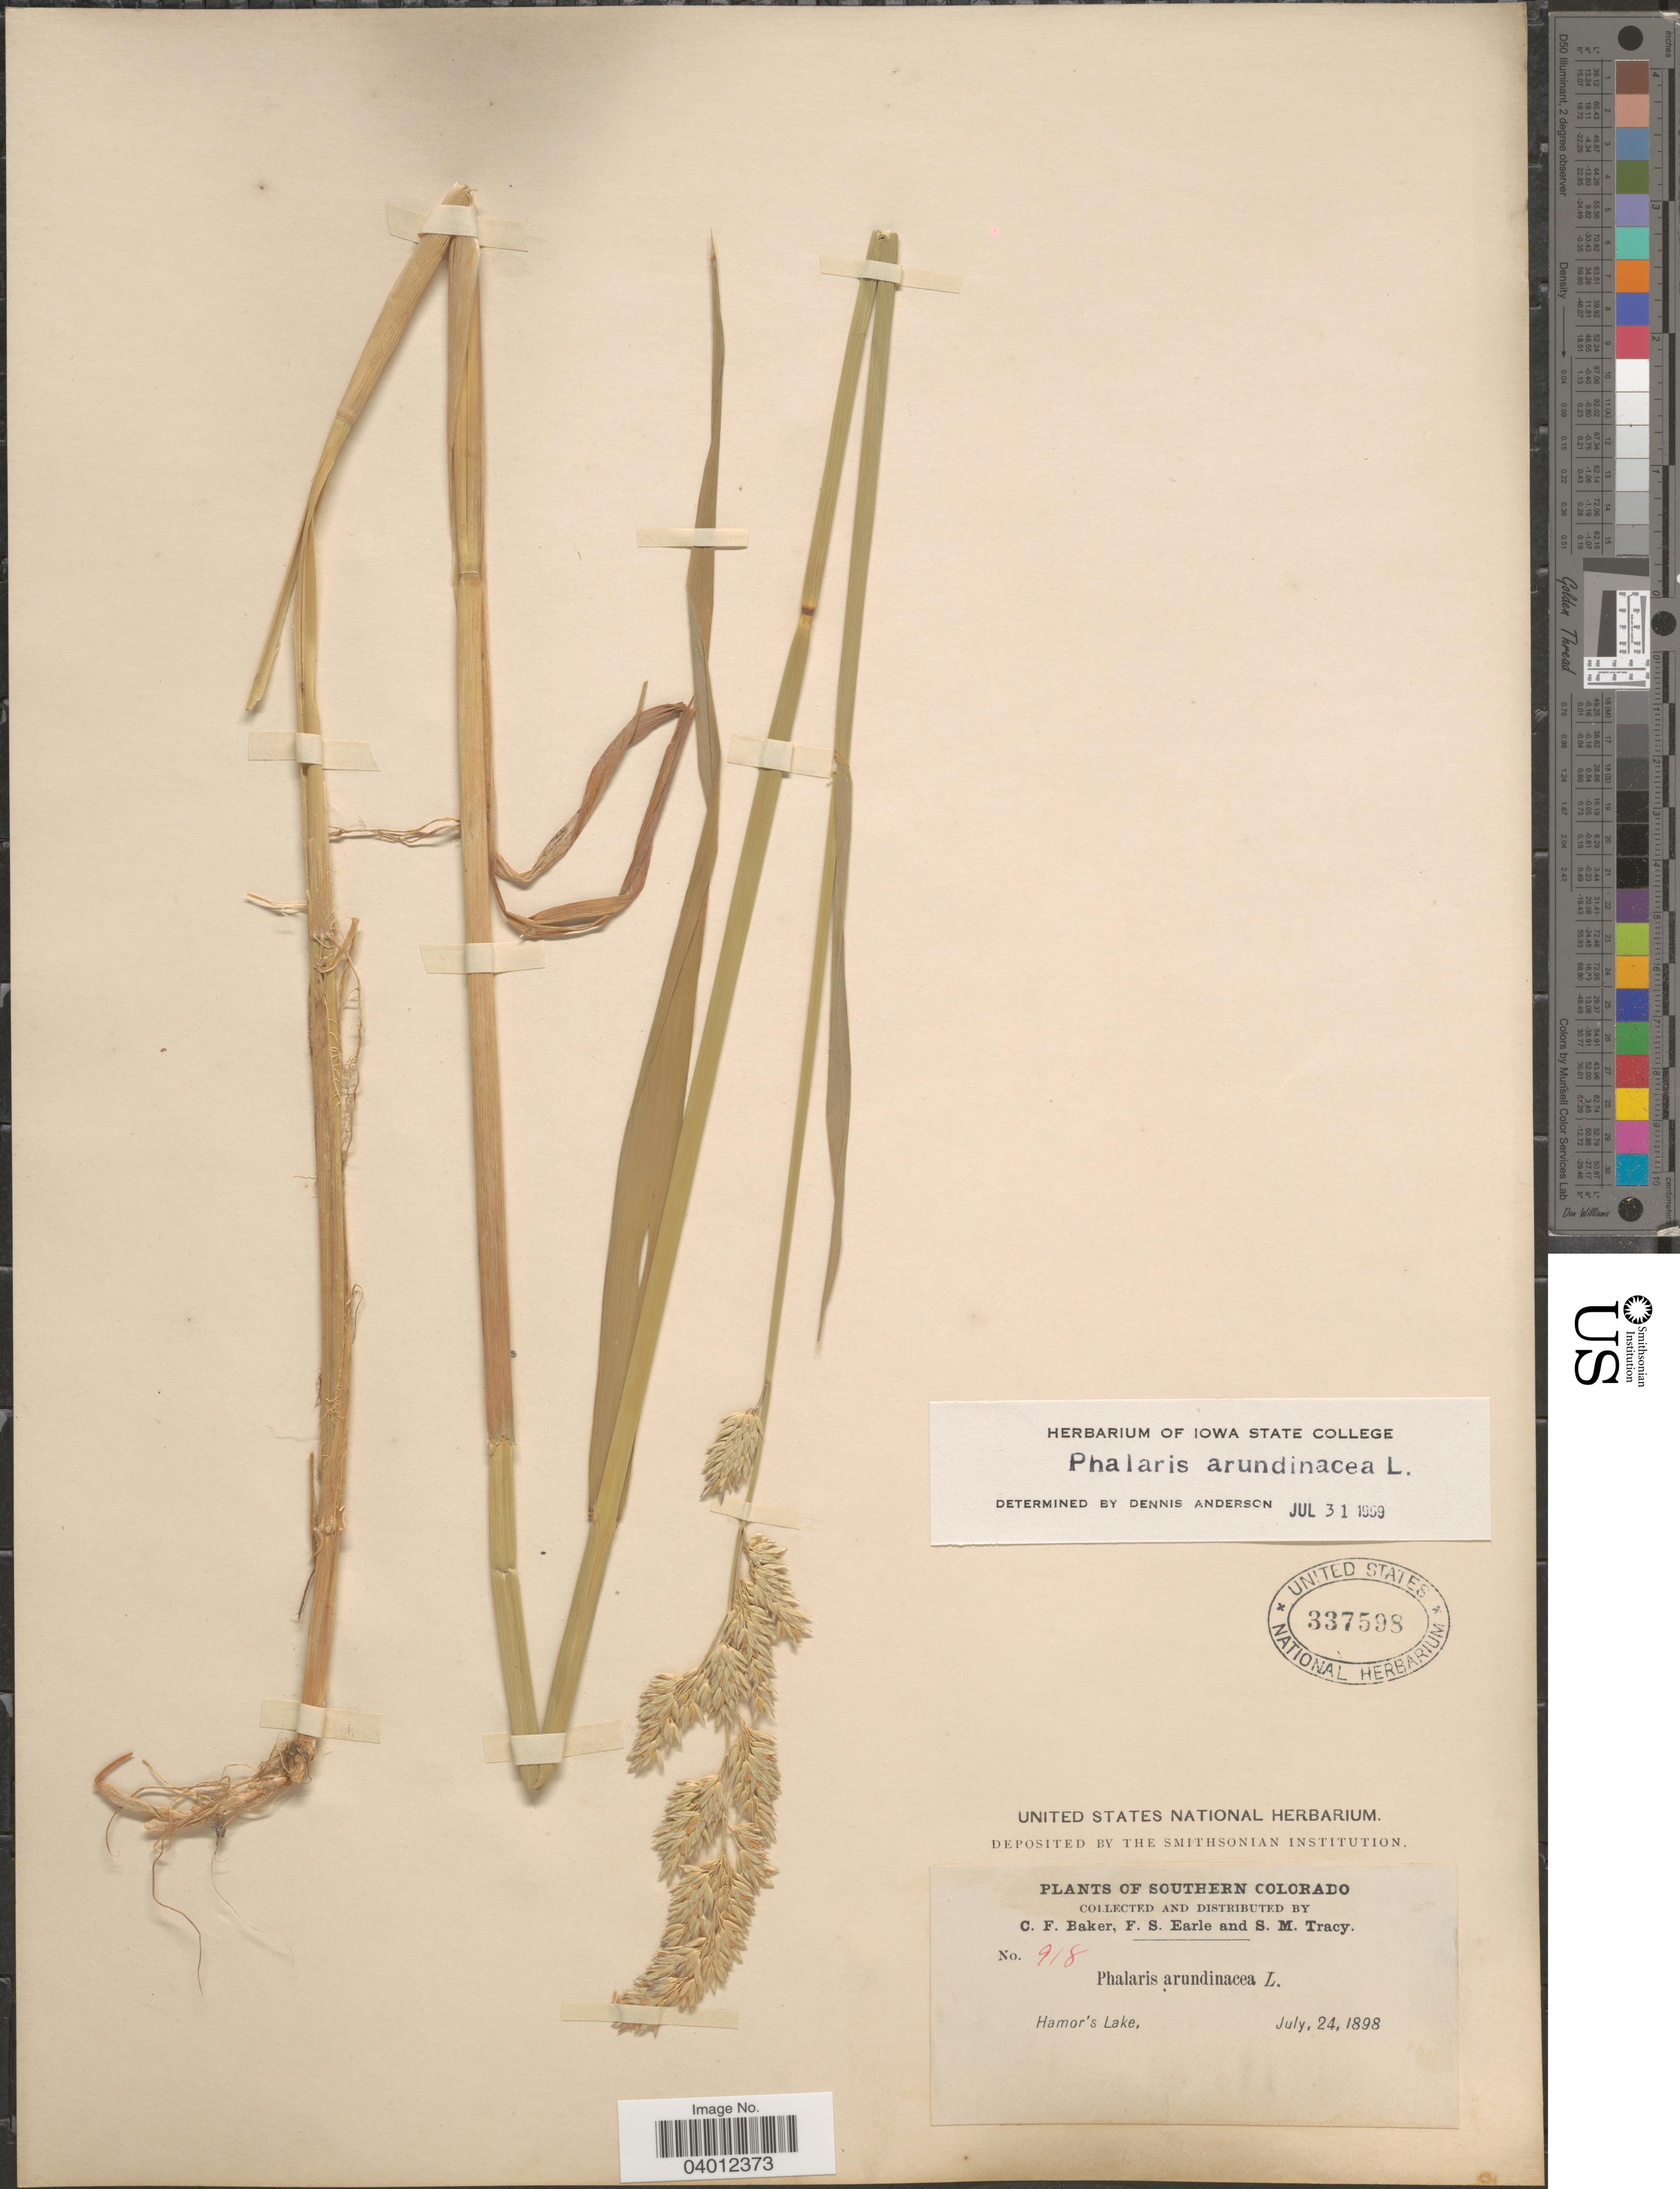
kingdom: Plantae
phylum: Tracheophyta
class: Liliopsida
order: Poales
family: Poaceae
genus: Phalaris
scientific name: Phalaris arundinacea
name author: L.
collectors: C. F. Baker, F. S. Earle & S. M. Tracy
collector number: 918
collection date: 1898-07-24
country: United States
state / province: Colorado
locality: Southern Colorado. Hamor's Lake.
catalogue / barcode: US 337598